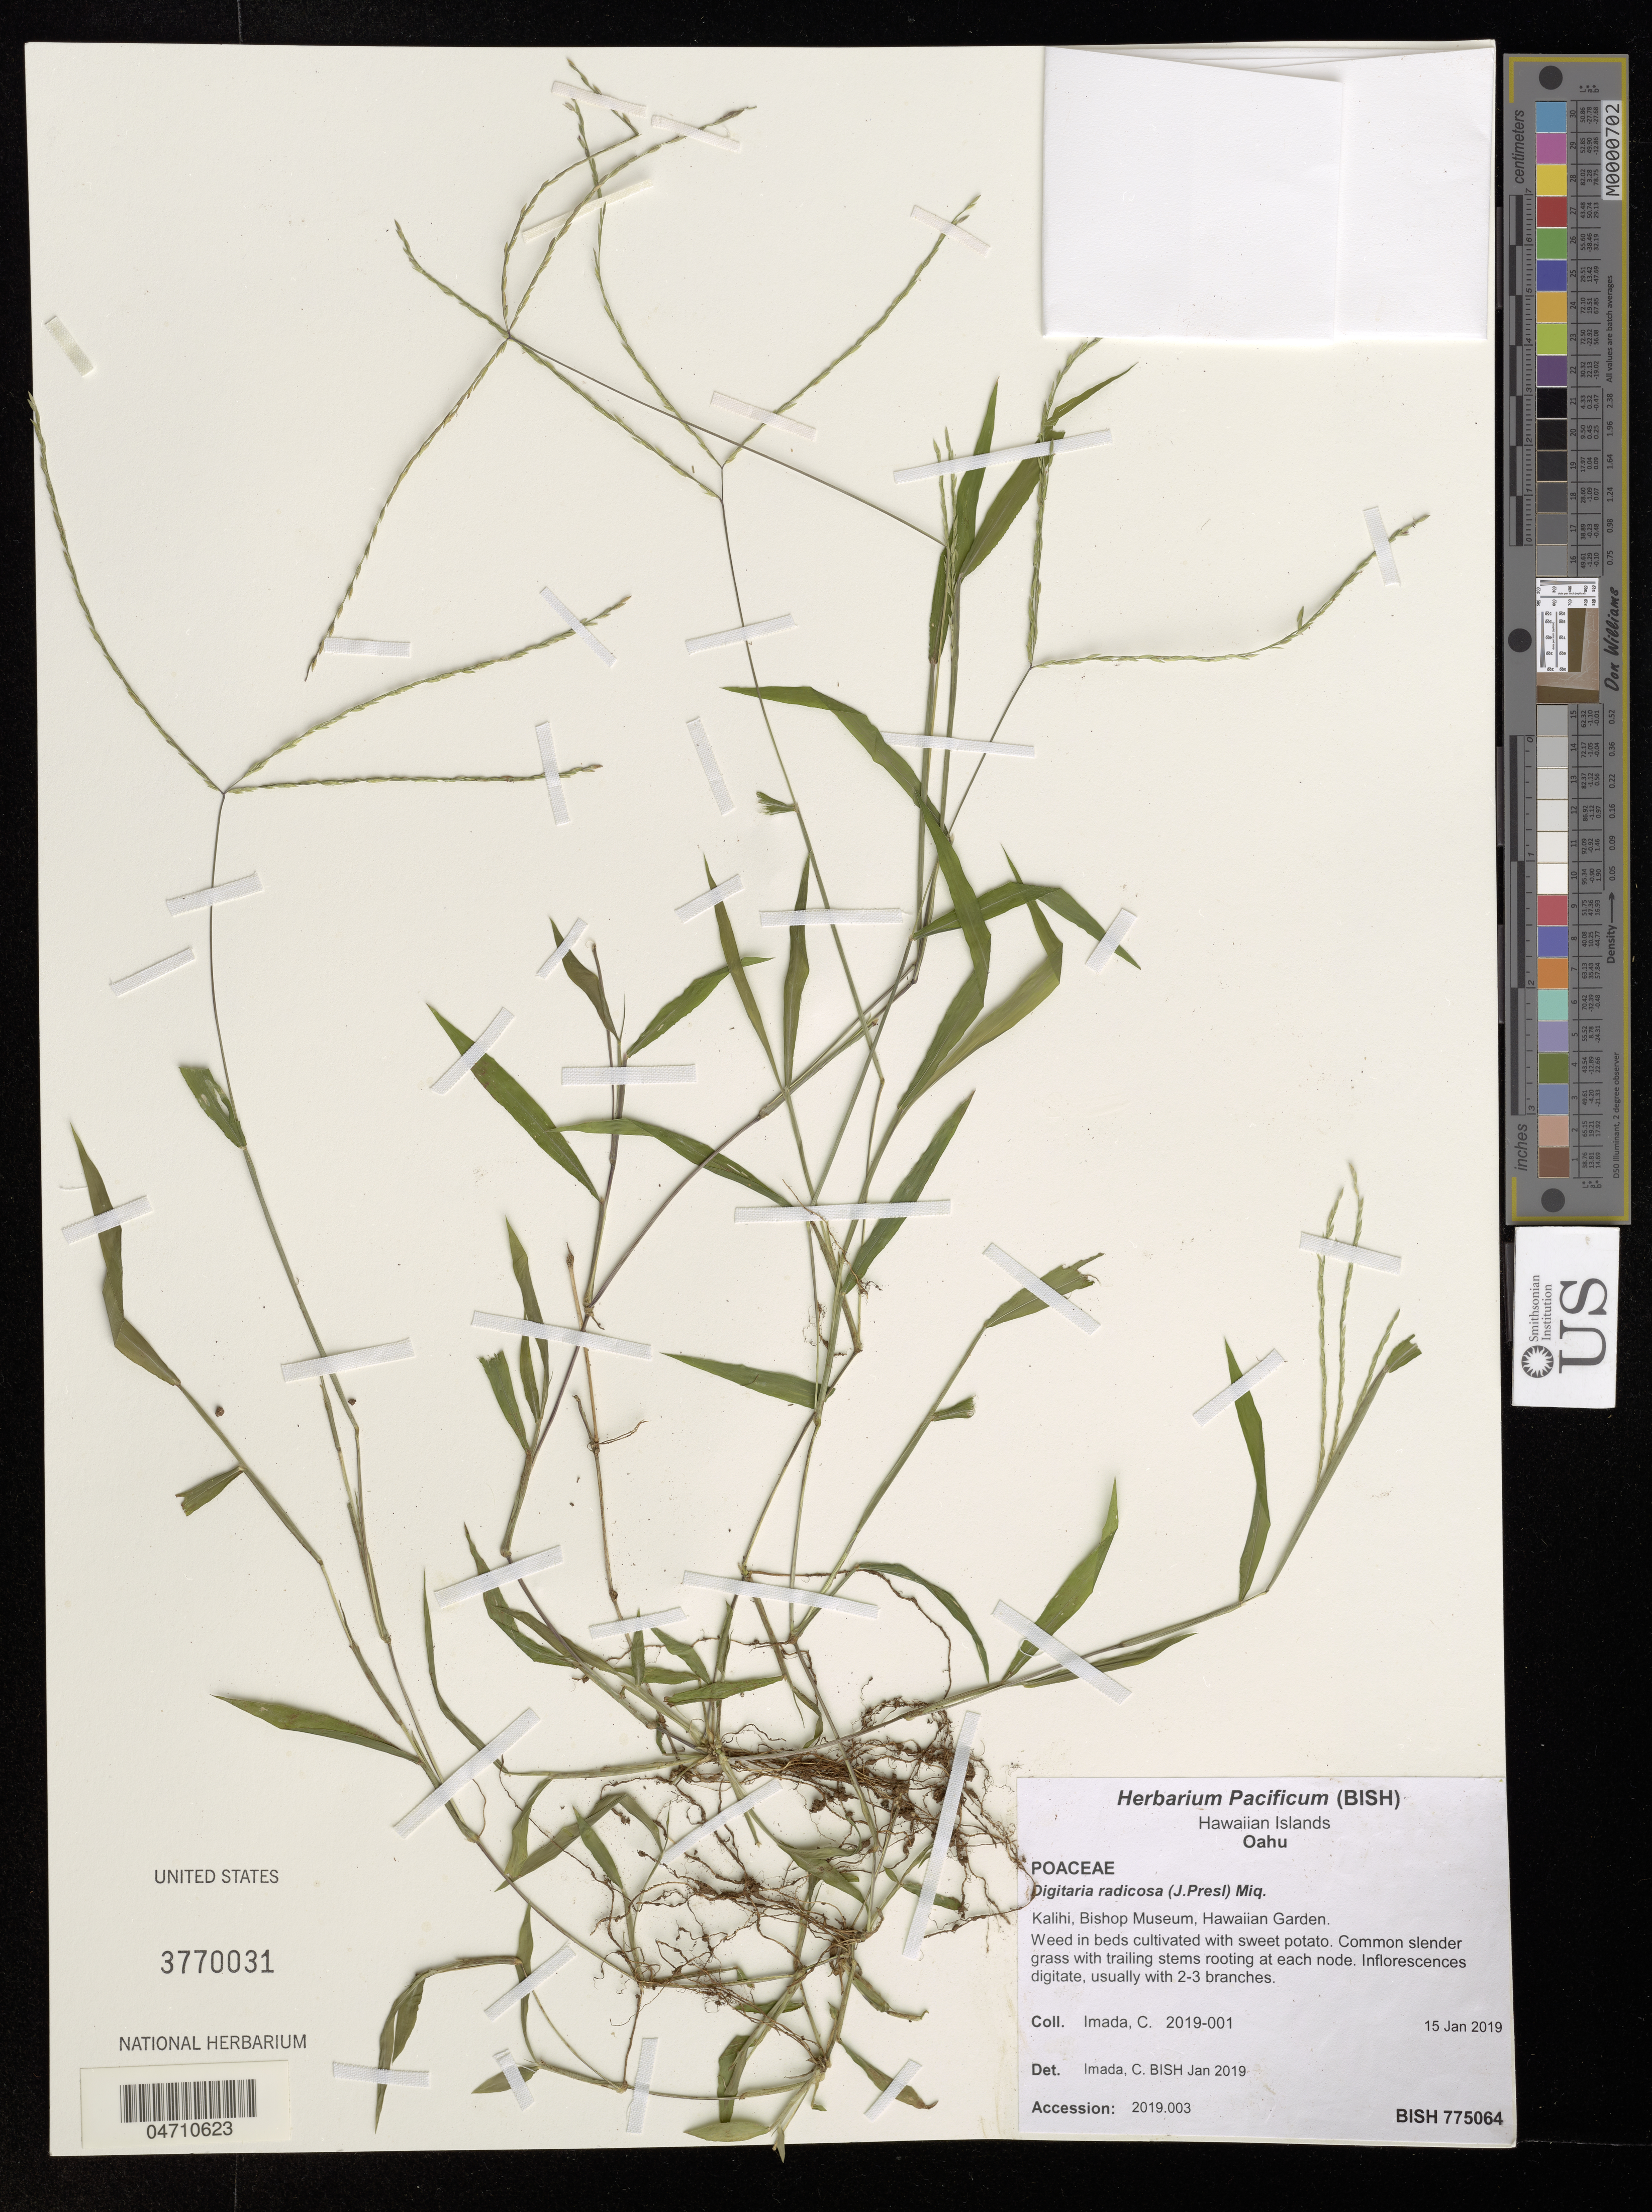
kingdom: Plantae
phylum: Tracheophyta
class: Liliopsida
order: Poales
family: Poaceae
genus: Digitaria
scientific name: Digitaria radicosa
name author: (J. Presl) Miq.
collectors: C. Imada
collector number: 2019-001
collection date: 2019-01-15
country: United States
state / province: Hawaii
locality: Hawaiian Islands. Oahu. Kalihi, Bishop Museum, Hawaiian Garden.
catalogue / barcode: US 3770031